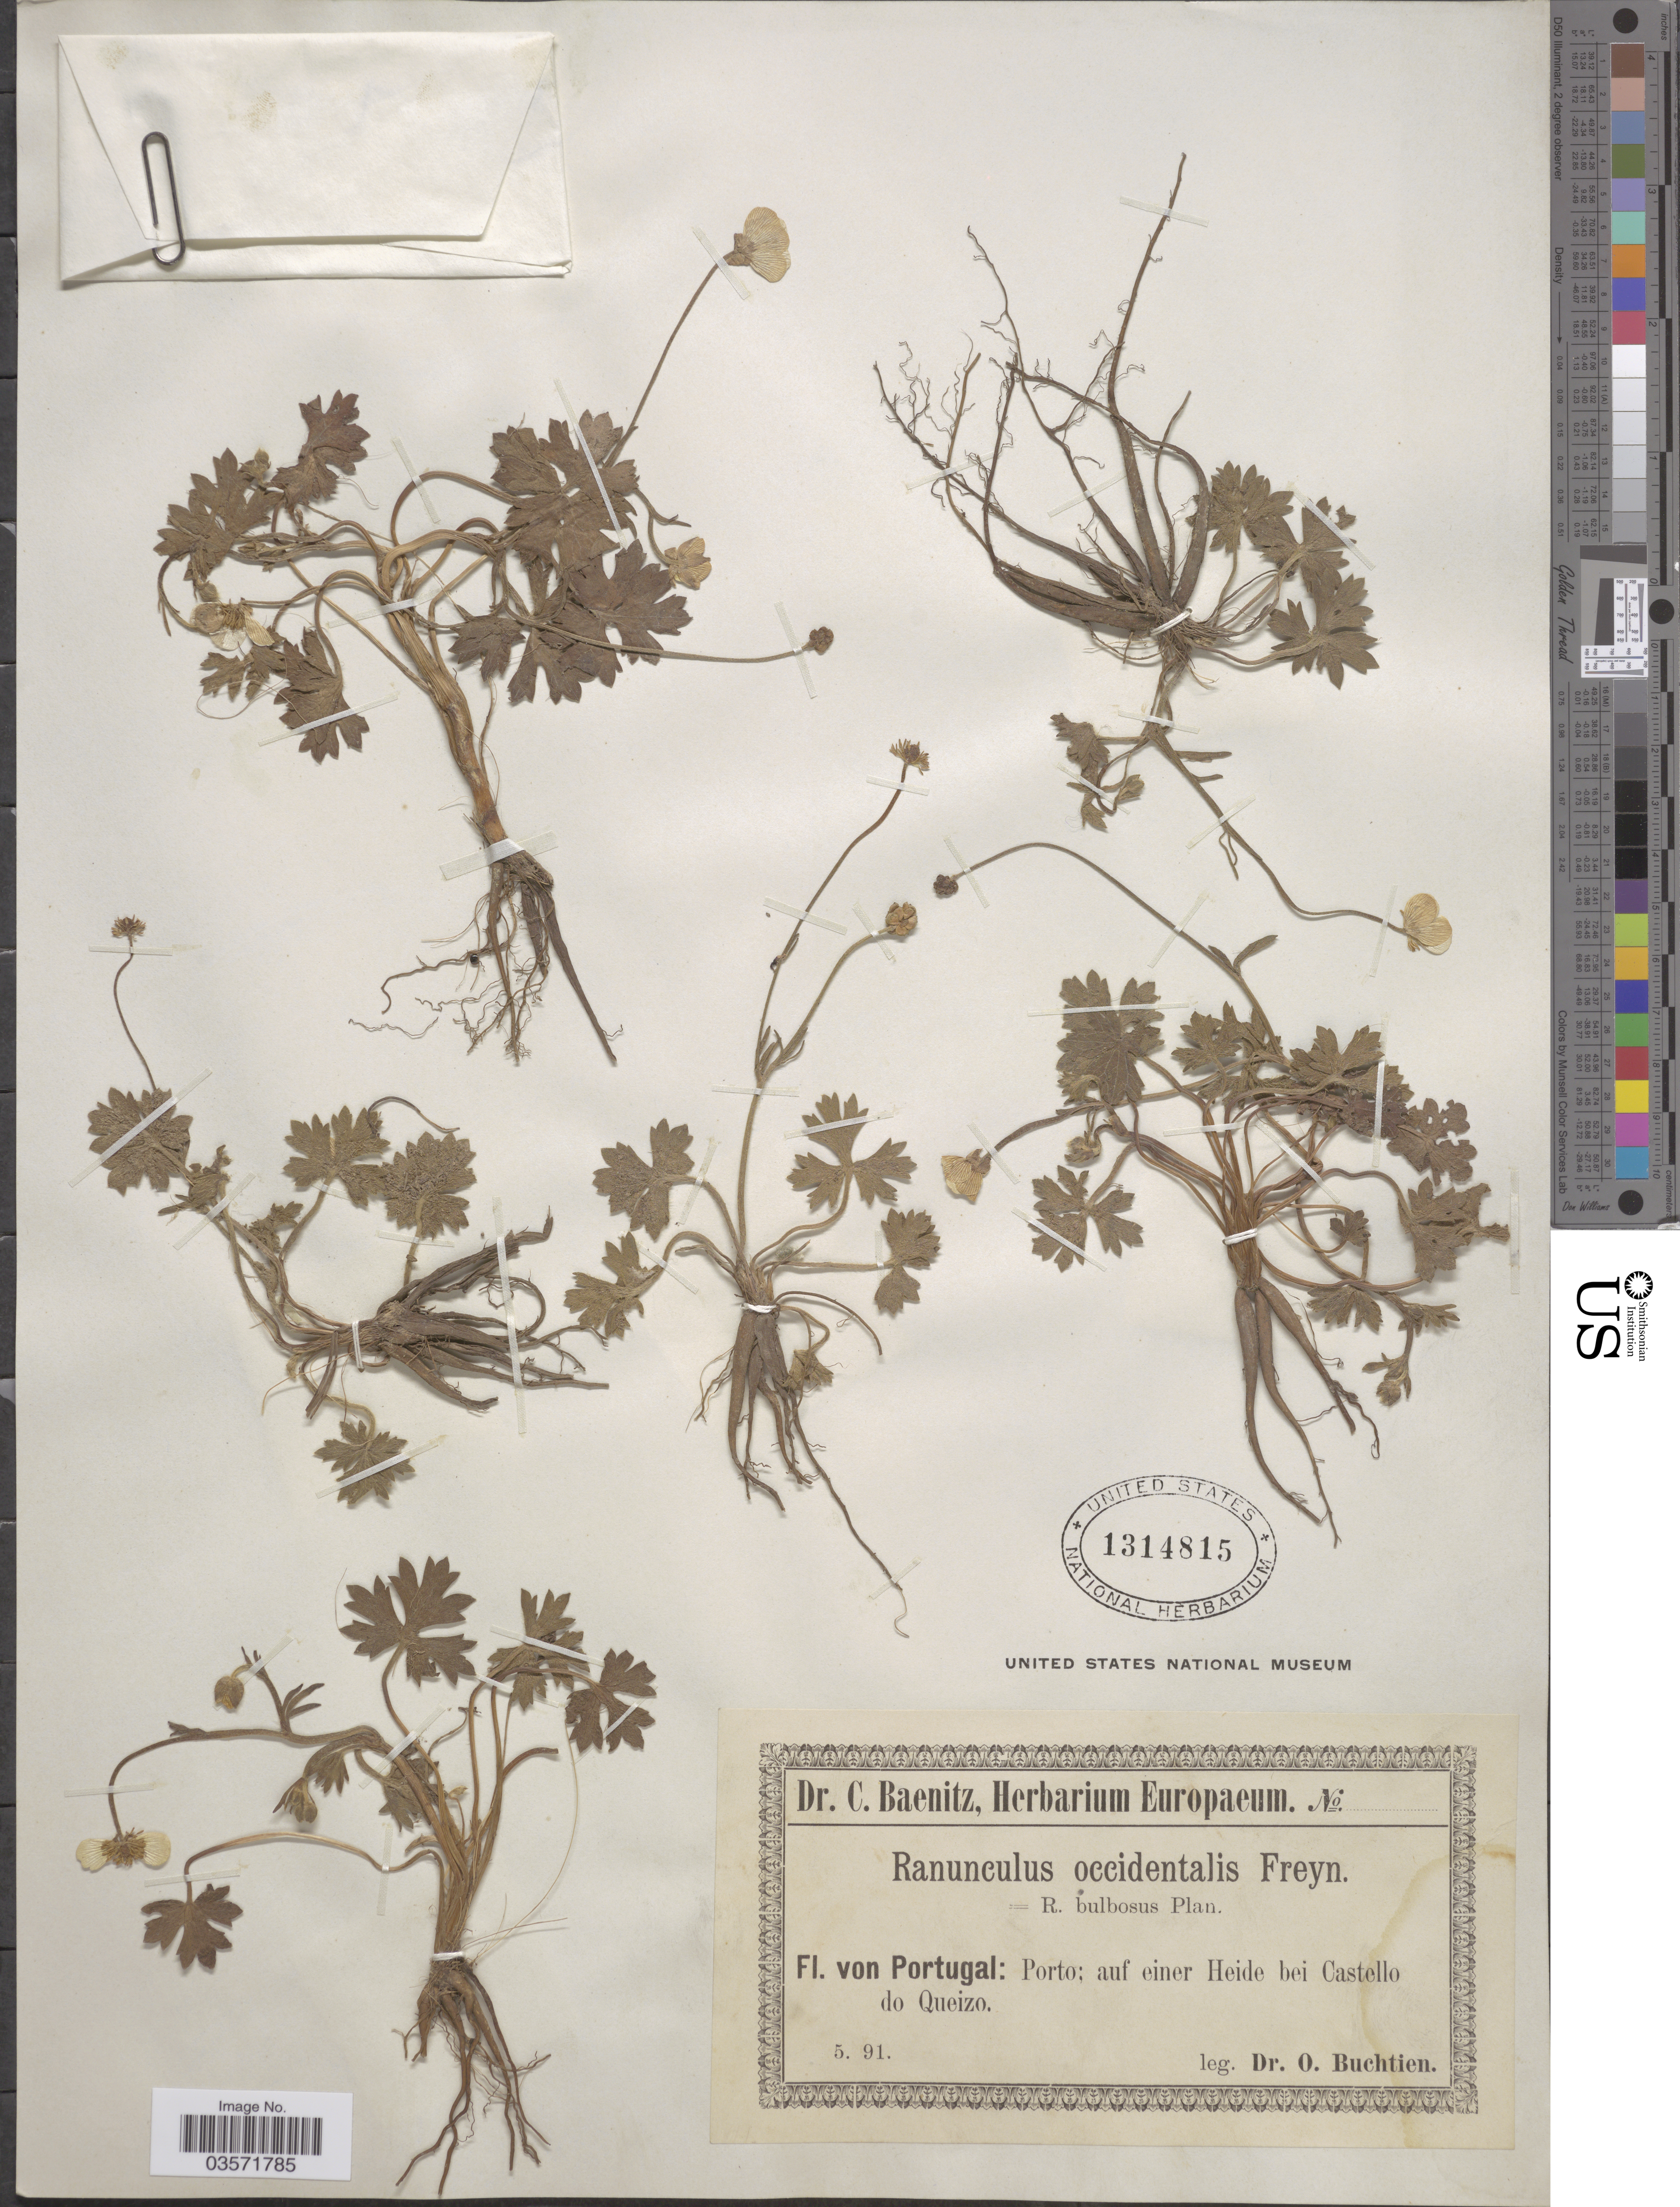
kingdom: Plantae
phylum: Tracheophyta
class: Magnoliopsida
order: Ranunculales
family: Ranunculaceae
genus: Ranunculus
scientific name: Ranunculus occidentalis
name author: Nutt.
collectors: O. Buchtien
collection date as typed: Transcribed d/m/y: /5/91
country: Portugal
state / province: Porto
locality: Auf einer Heide bei Castello do Queizo.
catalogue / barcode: US 1314815